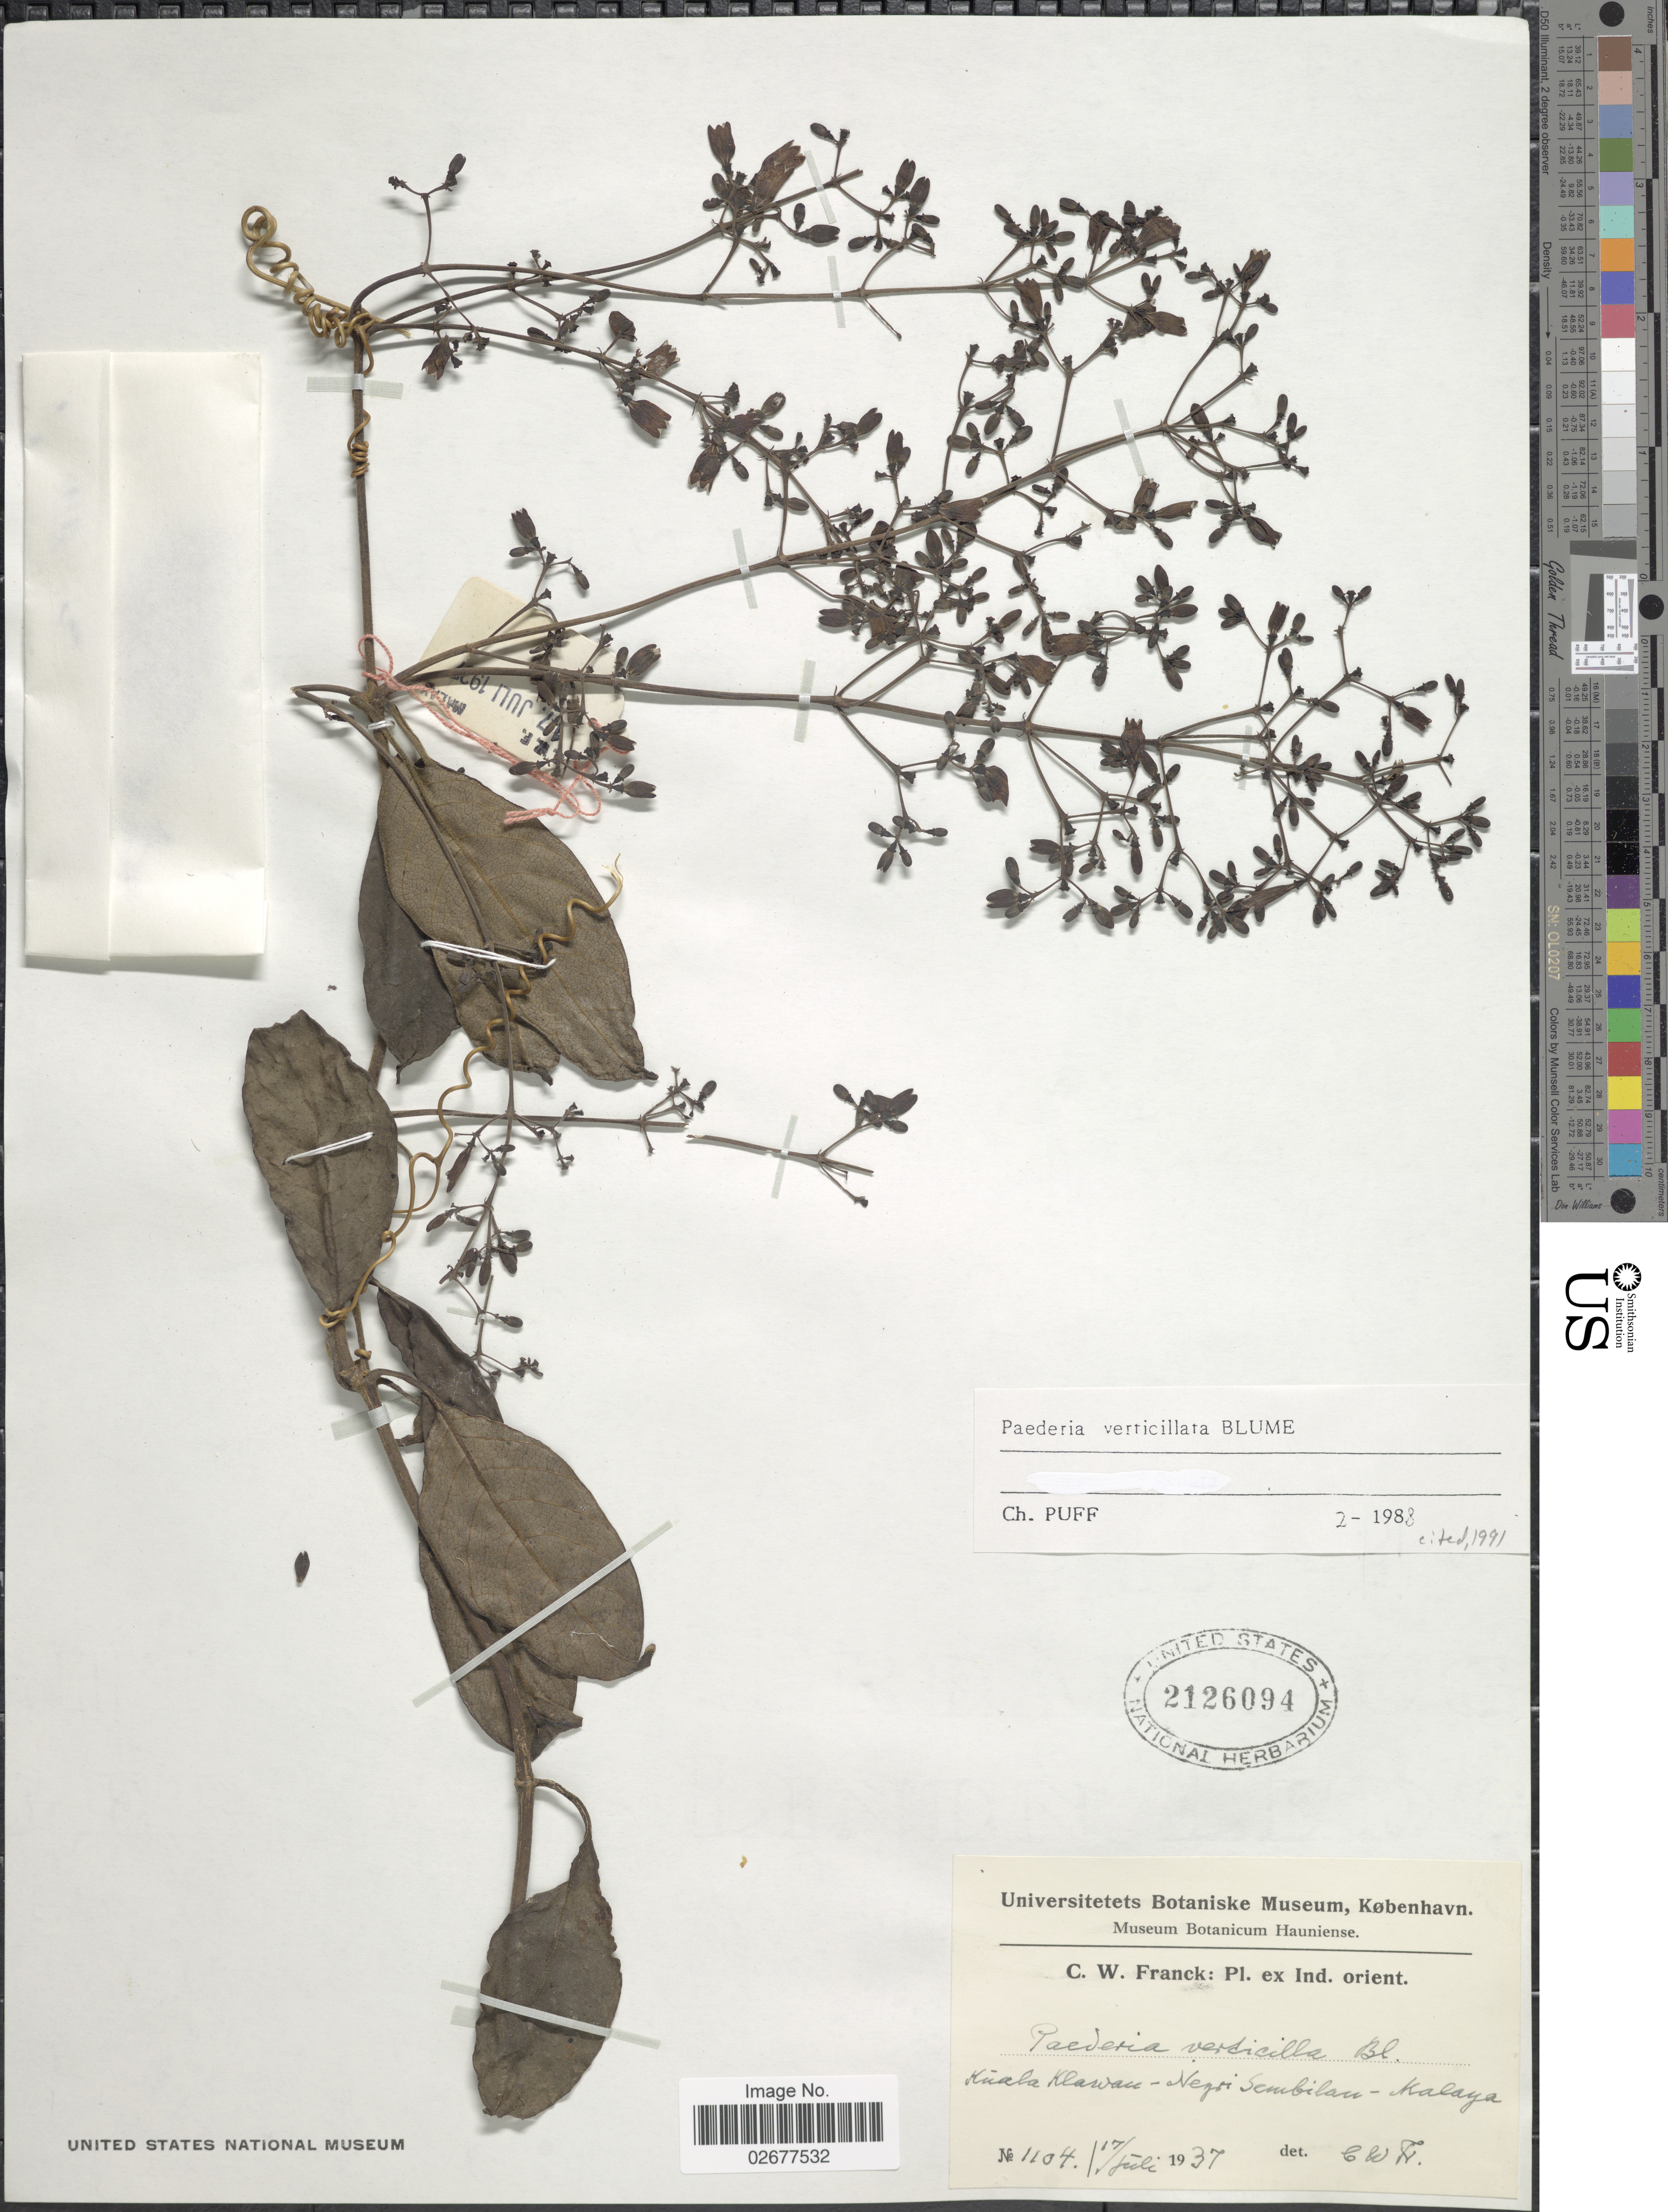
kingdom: Plantae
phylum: Tracheophyta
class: Magnoliopsida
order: Gentianales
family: Rubiaceae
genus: Paederia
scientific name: Paederia verticillata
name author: Blume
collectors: C. Franck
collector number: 1104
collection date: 1937-07-17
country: Malaysia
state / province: Negeri Sembilan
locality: Ex Ind. orient. Kuala Klawan - Negri Sembilan - Kalaya. [interpreted]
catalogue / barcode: US 2126094